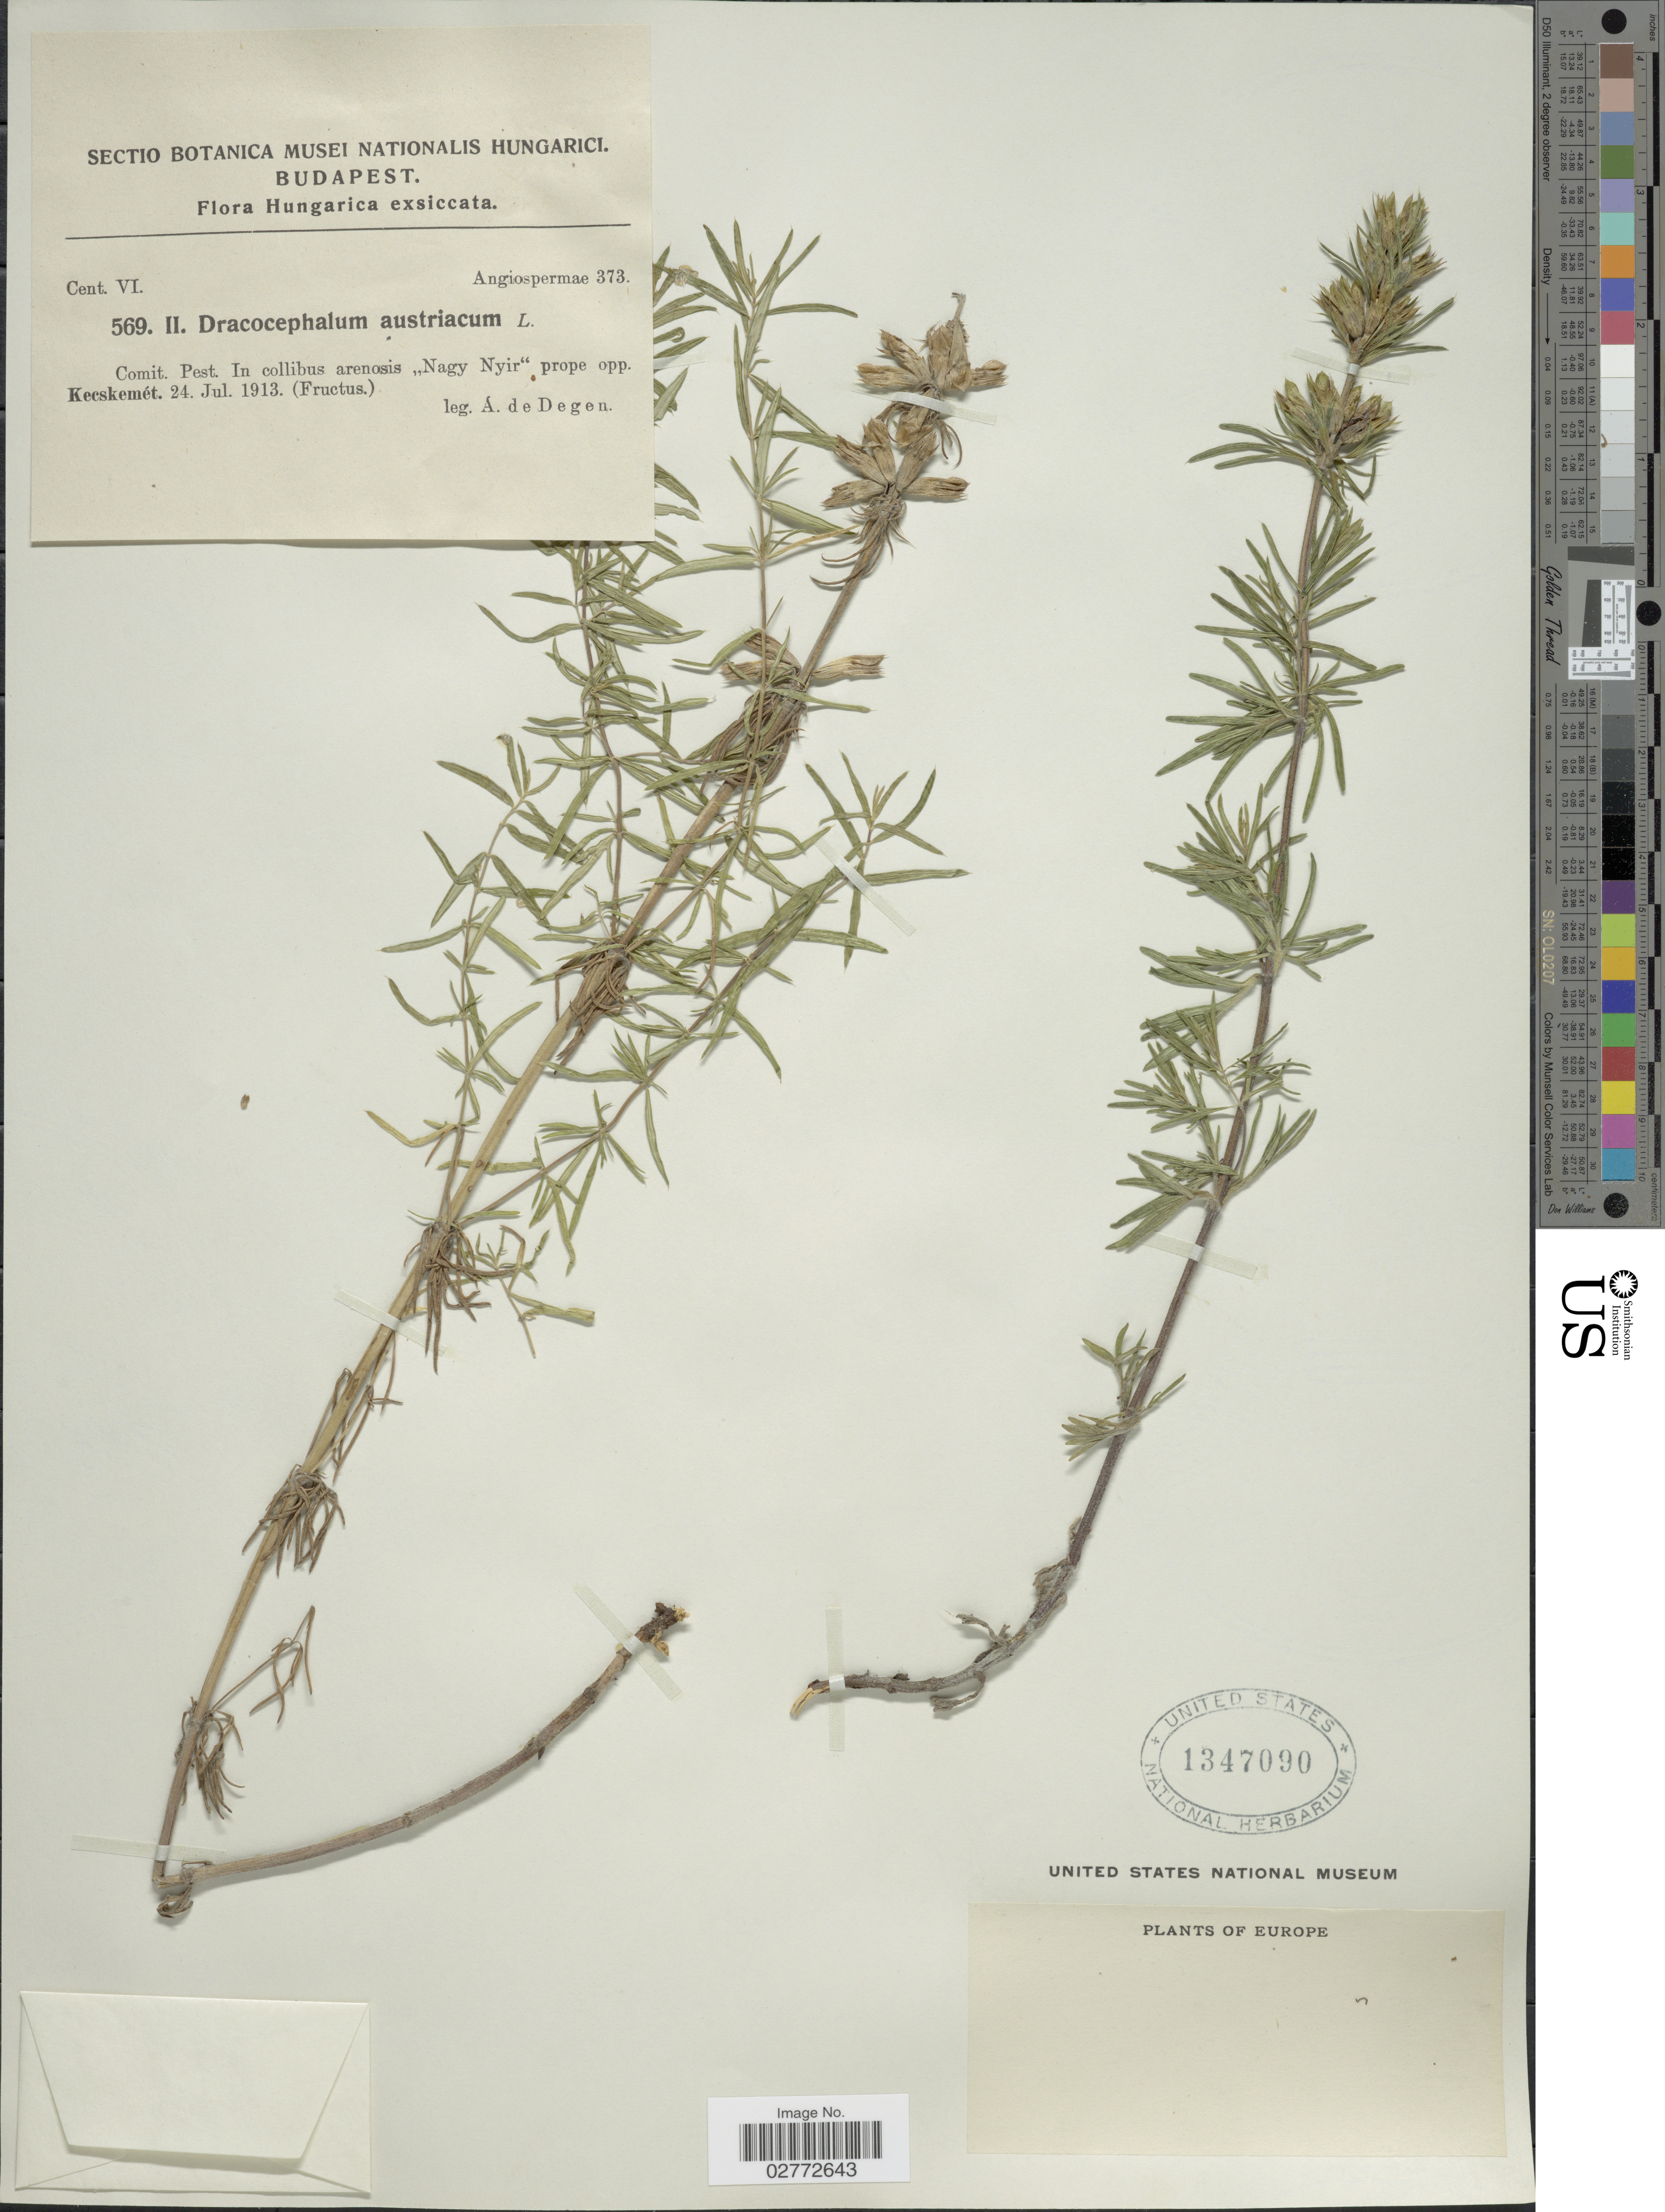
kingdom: Plantae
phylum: Tracheophyta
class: Magnoliopsida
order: Lamiales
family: Lamiaceae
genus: Dracocephalum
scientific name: Dracocephalum austriacum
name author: L.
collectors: A. Degen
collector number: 569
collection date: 1913-07-24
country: Hungary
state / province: Pest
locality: Hungarica. Comit. Pest. In collibus arenosis "Nagy Nyir" prope opp. Kecskemét.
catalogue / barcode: US 1347090